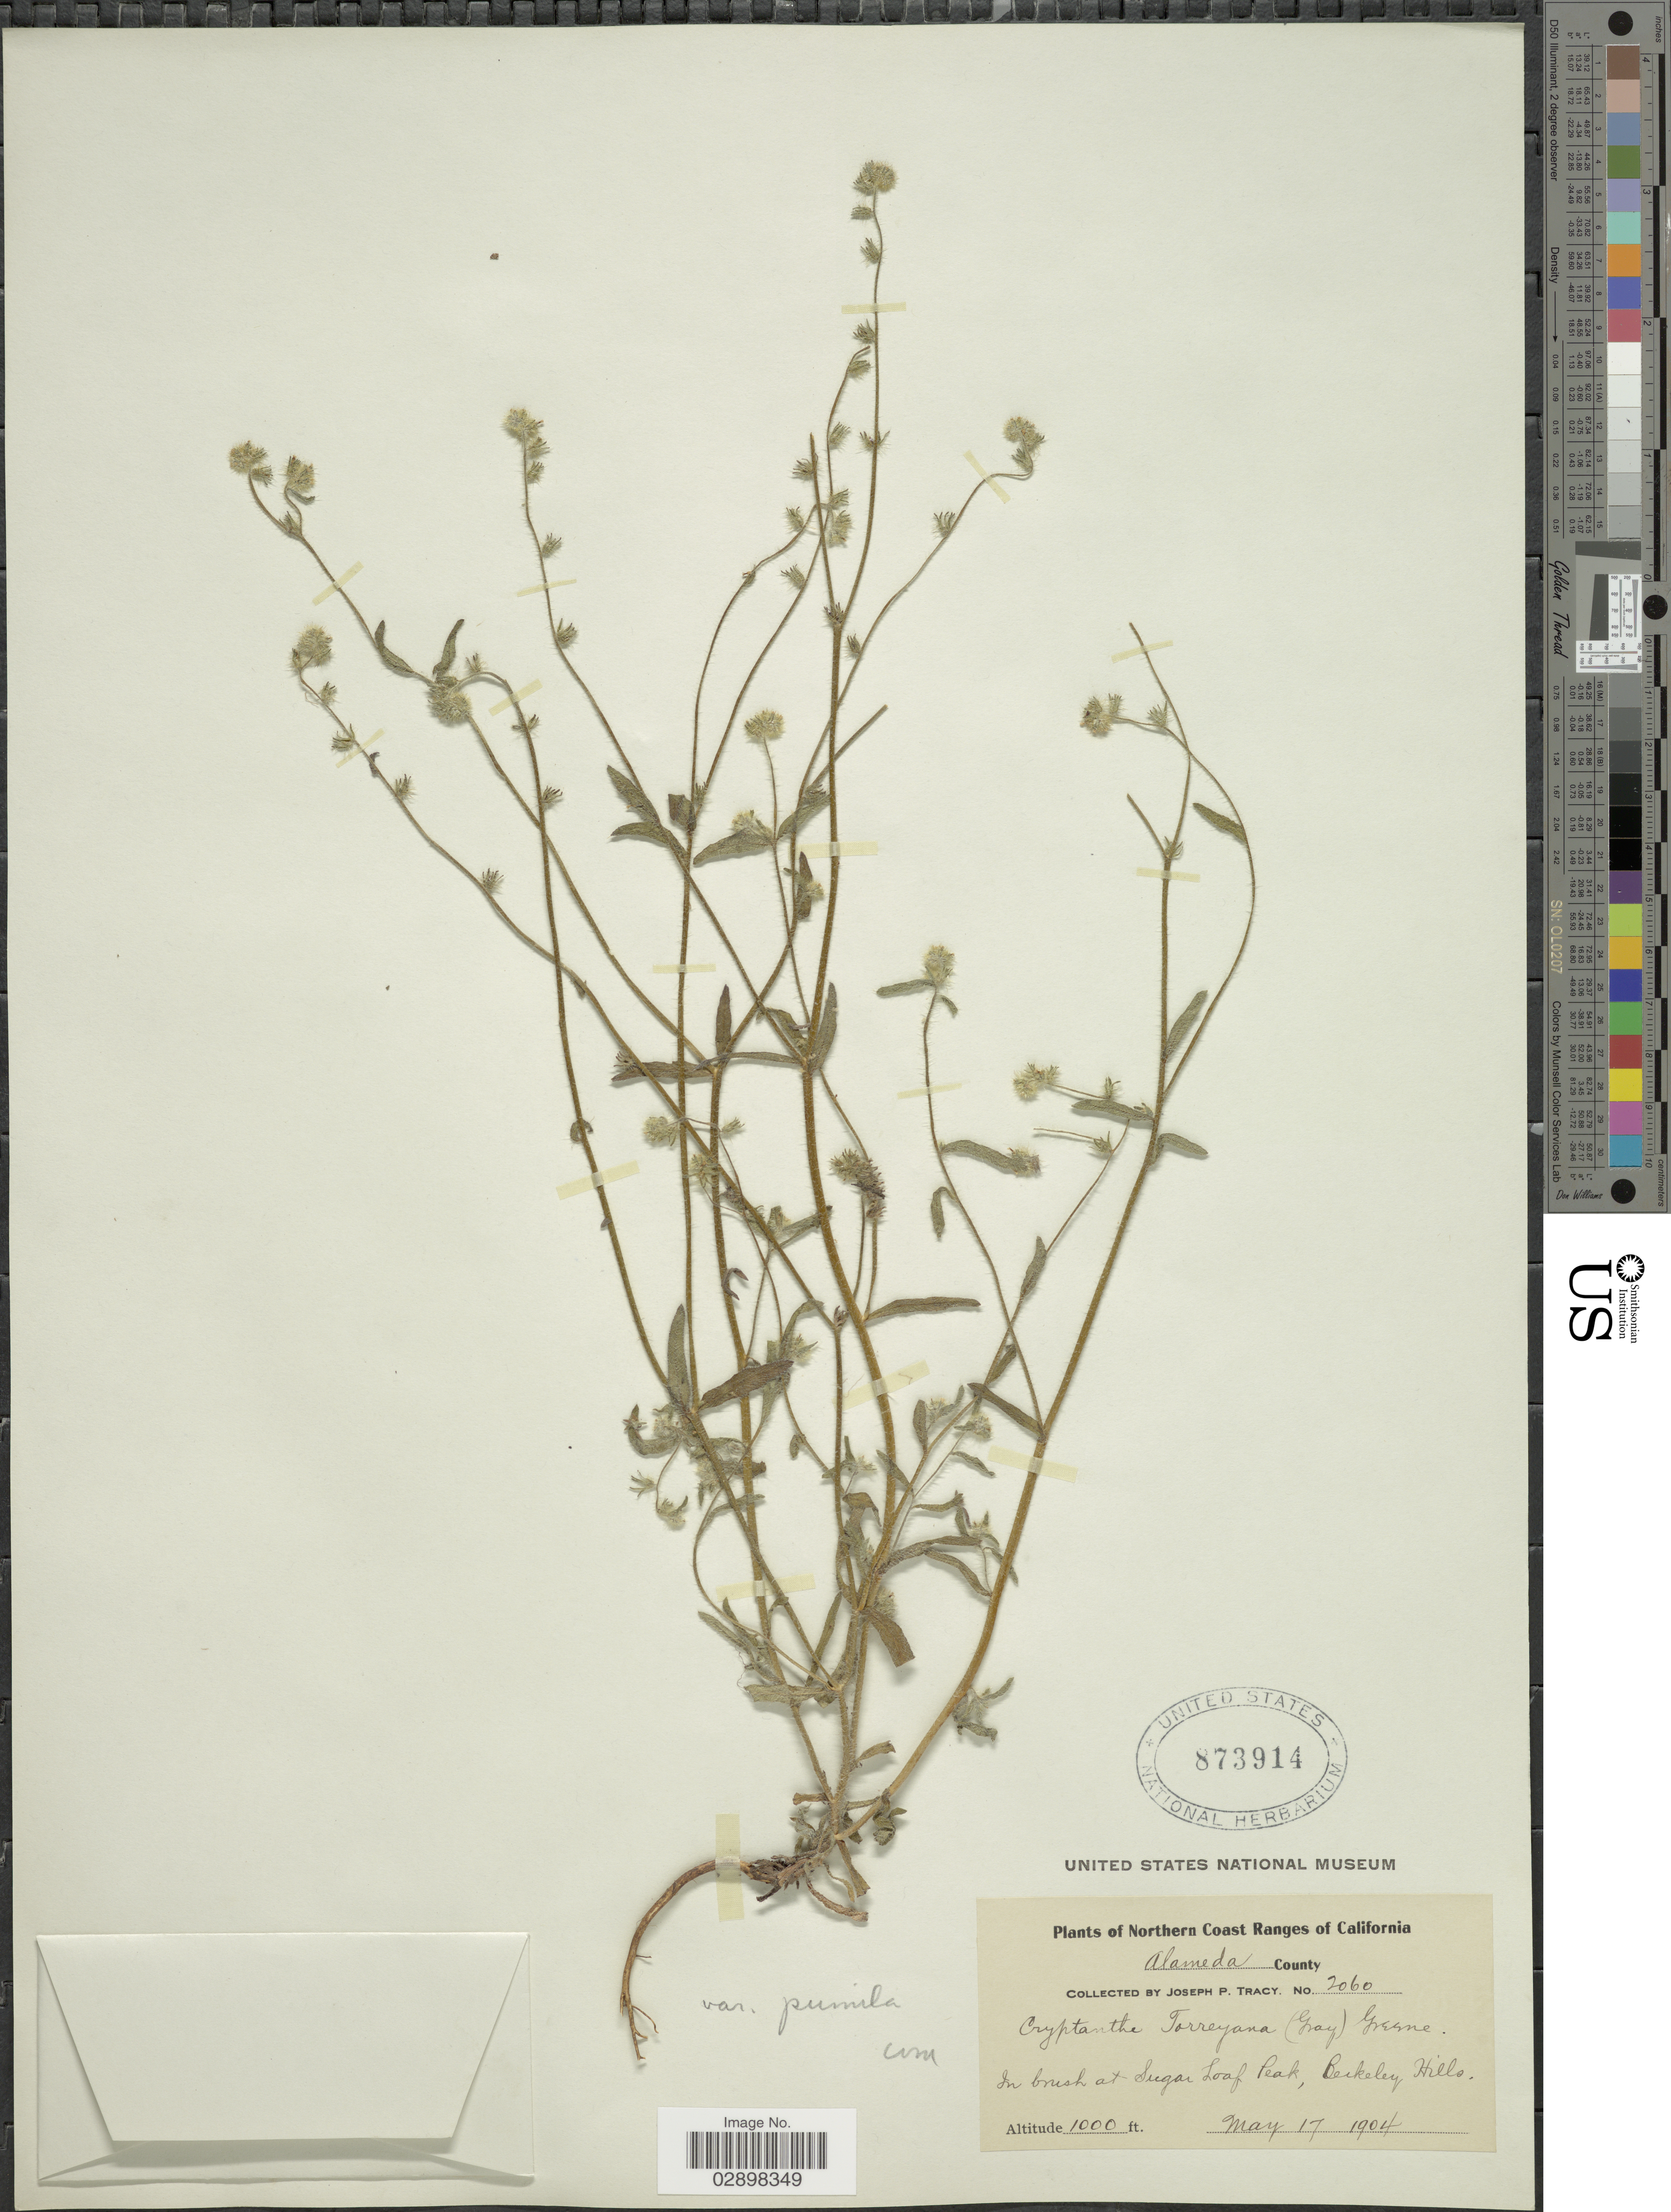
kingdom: Plantae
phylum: Tracheophyta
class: Magnoliopsida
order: Boraginales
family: Boraginaceae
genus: Cryptantha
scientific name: Cryptantha torreyana var. pumila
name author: (A. Heller) I.M. Johnst.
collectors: J. Tracy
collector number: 2060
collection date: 1904-05-17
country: United States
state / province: California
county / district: Alameda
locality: Northern Coast Ranges of California, In brush at Sugar Loaf Peak, Berkeley Hills.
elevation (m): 305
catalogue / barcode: US 873914